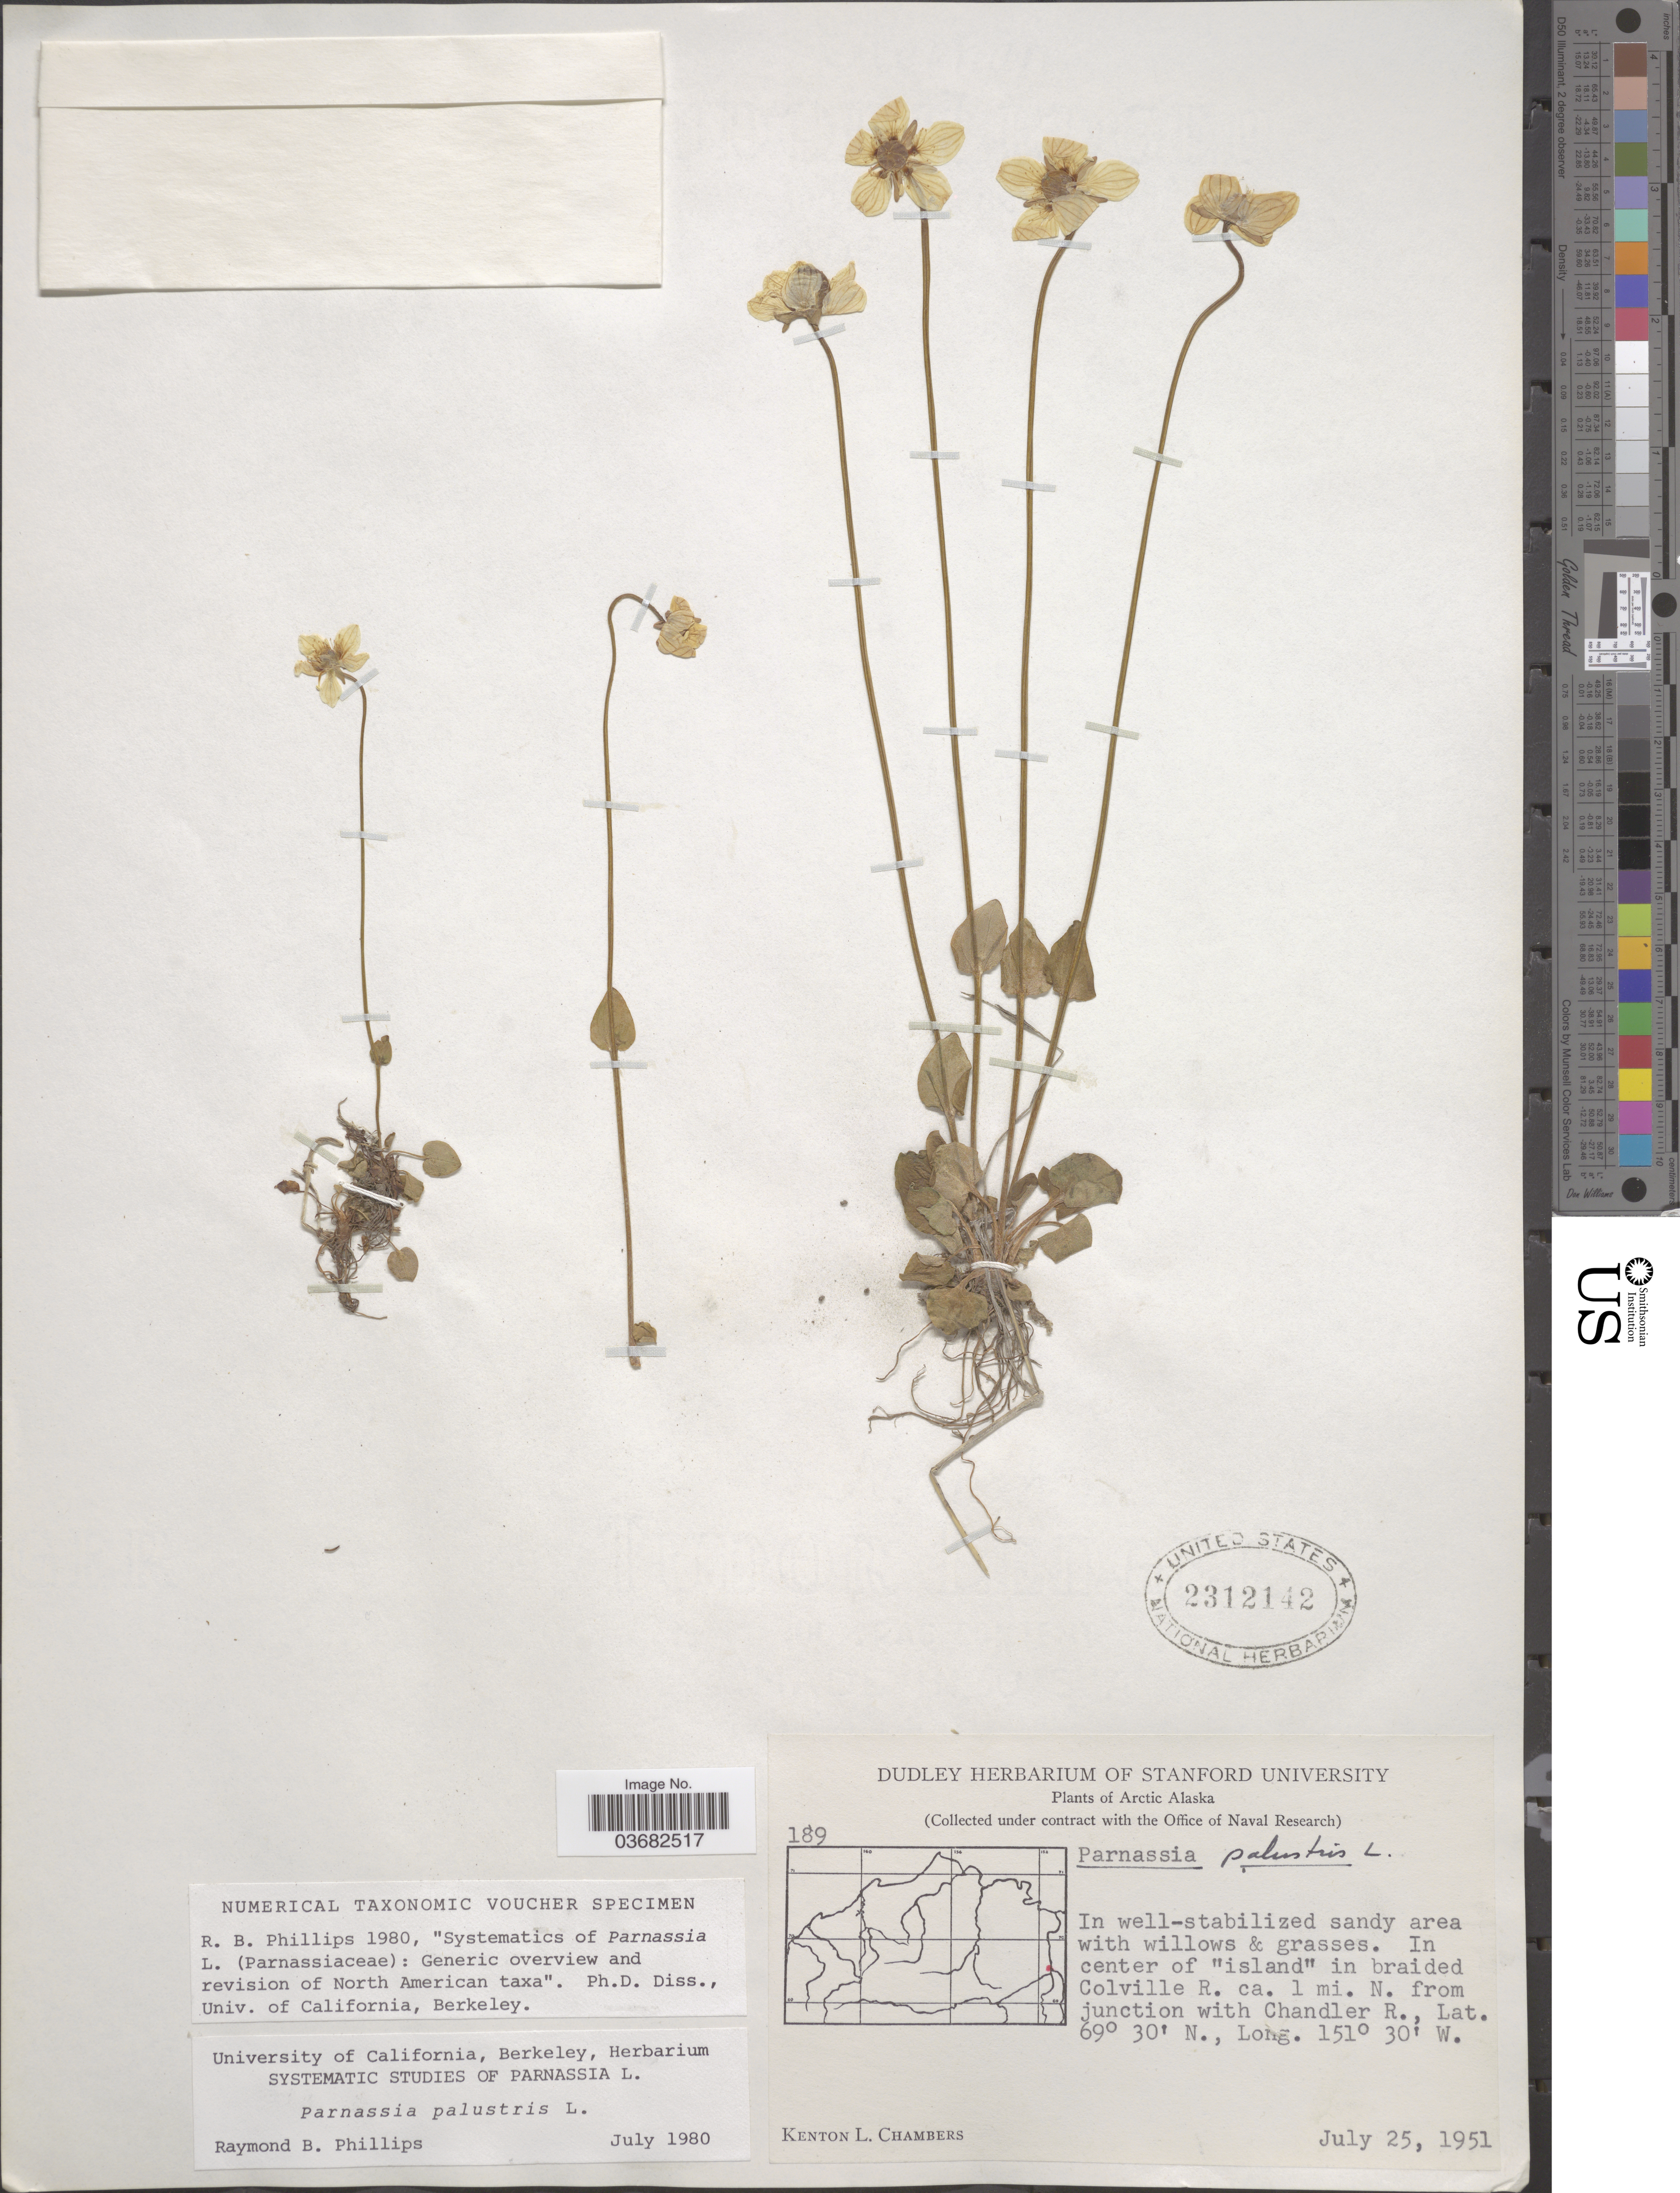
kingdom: Plantae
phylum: Tracheophyta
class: Magnoliopsida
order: Celastrales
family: Parnassiaceae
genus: Parnassia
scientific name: Parnassia palustris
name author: L.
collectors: K. L. Chambers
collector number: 189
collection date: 1951-07-25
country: United States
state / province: Alaska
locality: Arctic Alaska. In center of "island" in braided Colville R. ca. 1 mi. N. from junction with Chandler R.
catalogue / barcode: US 2312142